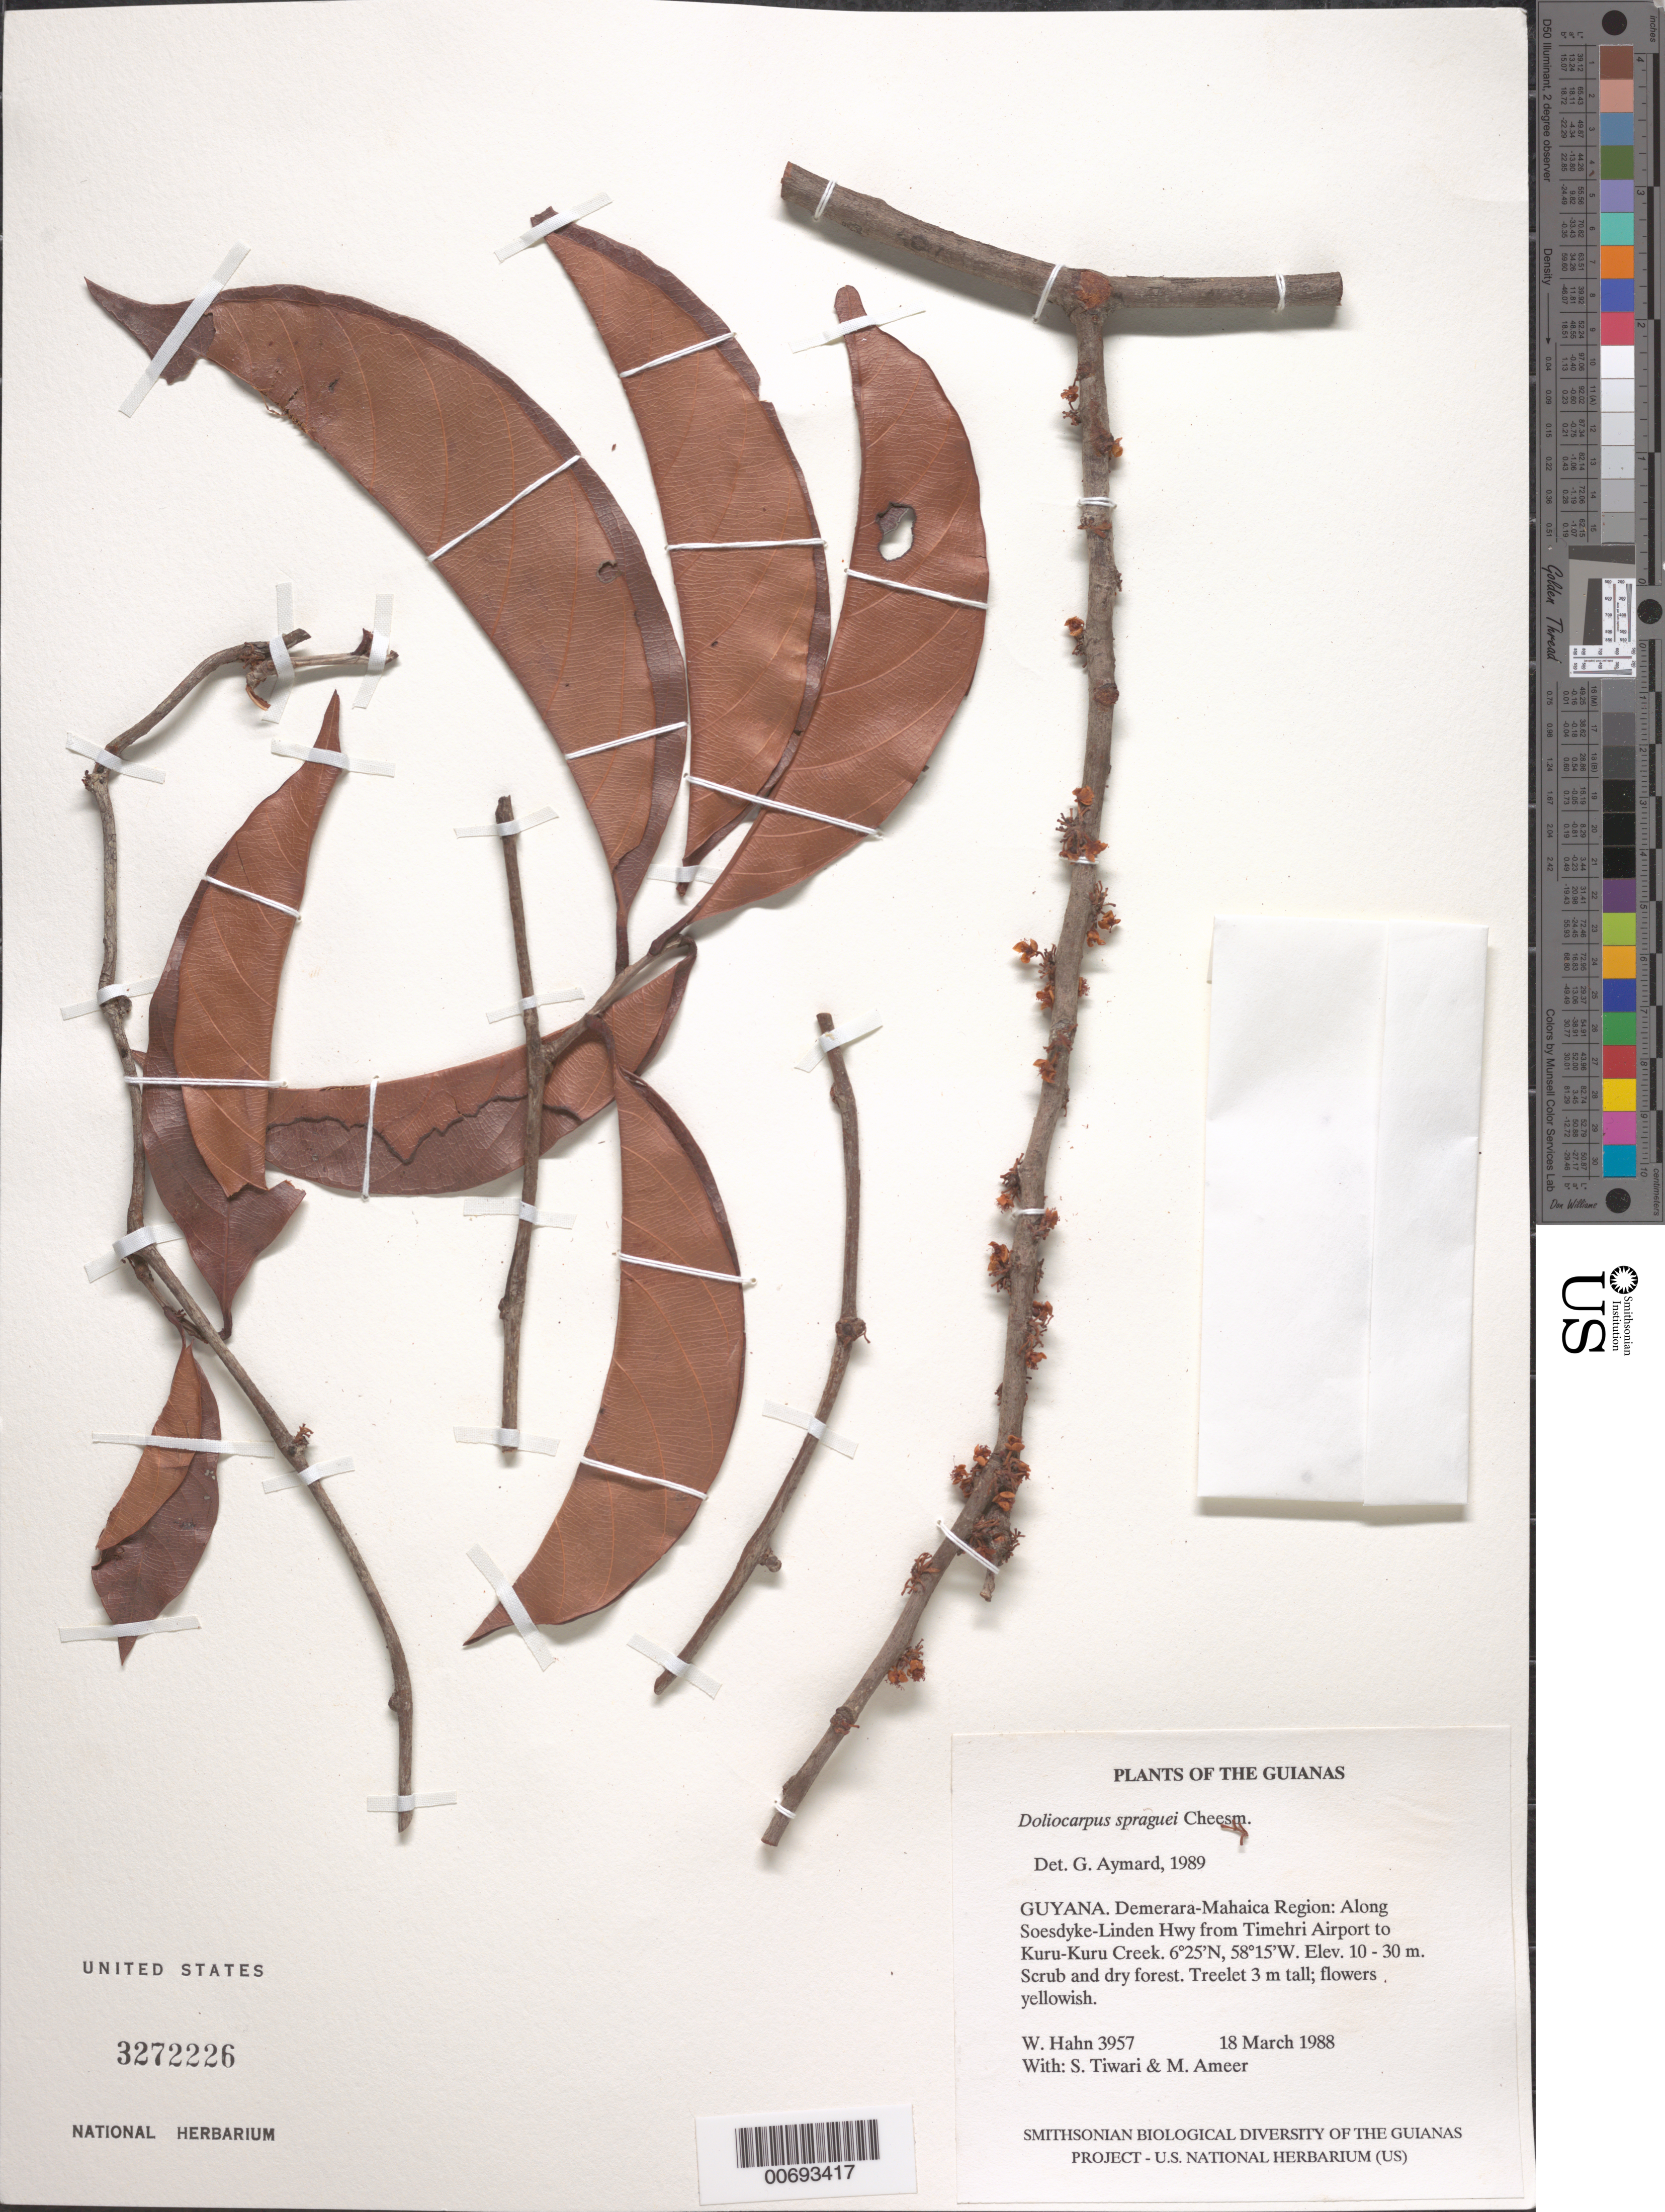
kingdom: Plantae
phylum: Tracheophyta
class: Magnoliopsida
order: Dilleniales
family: Dilleniaceae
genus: Doliocarpus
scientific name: Doliocarpus spraguei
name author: Cheesman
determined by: Aymard C., G. A., (PORT), Univ. Nac. Exp. de los Llanos Ezequiel Zamora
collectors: W. Hahn, S. Tiwari & M. Ameer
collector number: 3957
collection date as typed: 18 March 1988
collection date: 1988-03-18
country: Guyana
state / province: Demerara-Mahaica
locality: Along Soesdyke-Linden Hwy from Timehri Airport to Kuru-Kuru Creek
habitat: Scrub and dry forest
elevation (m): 10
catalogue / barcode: US 3272226